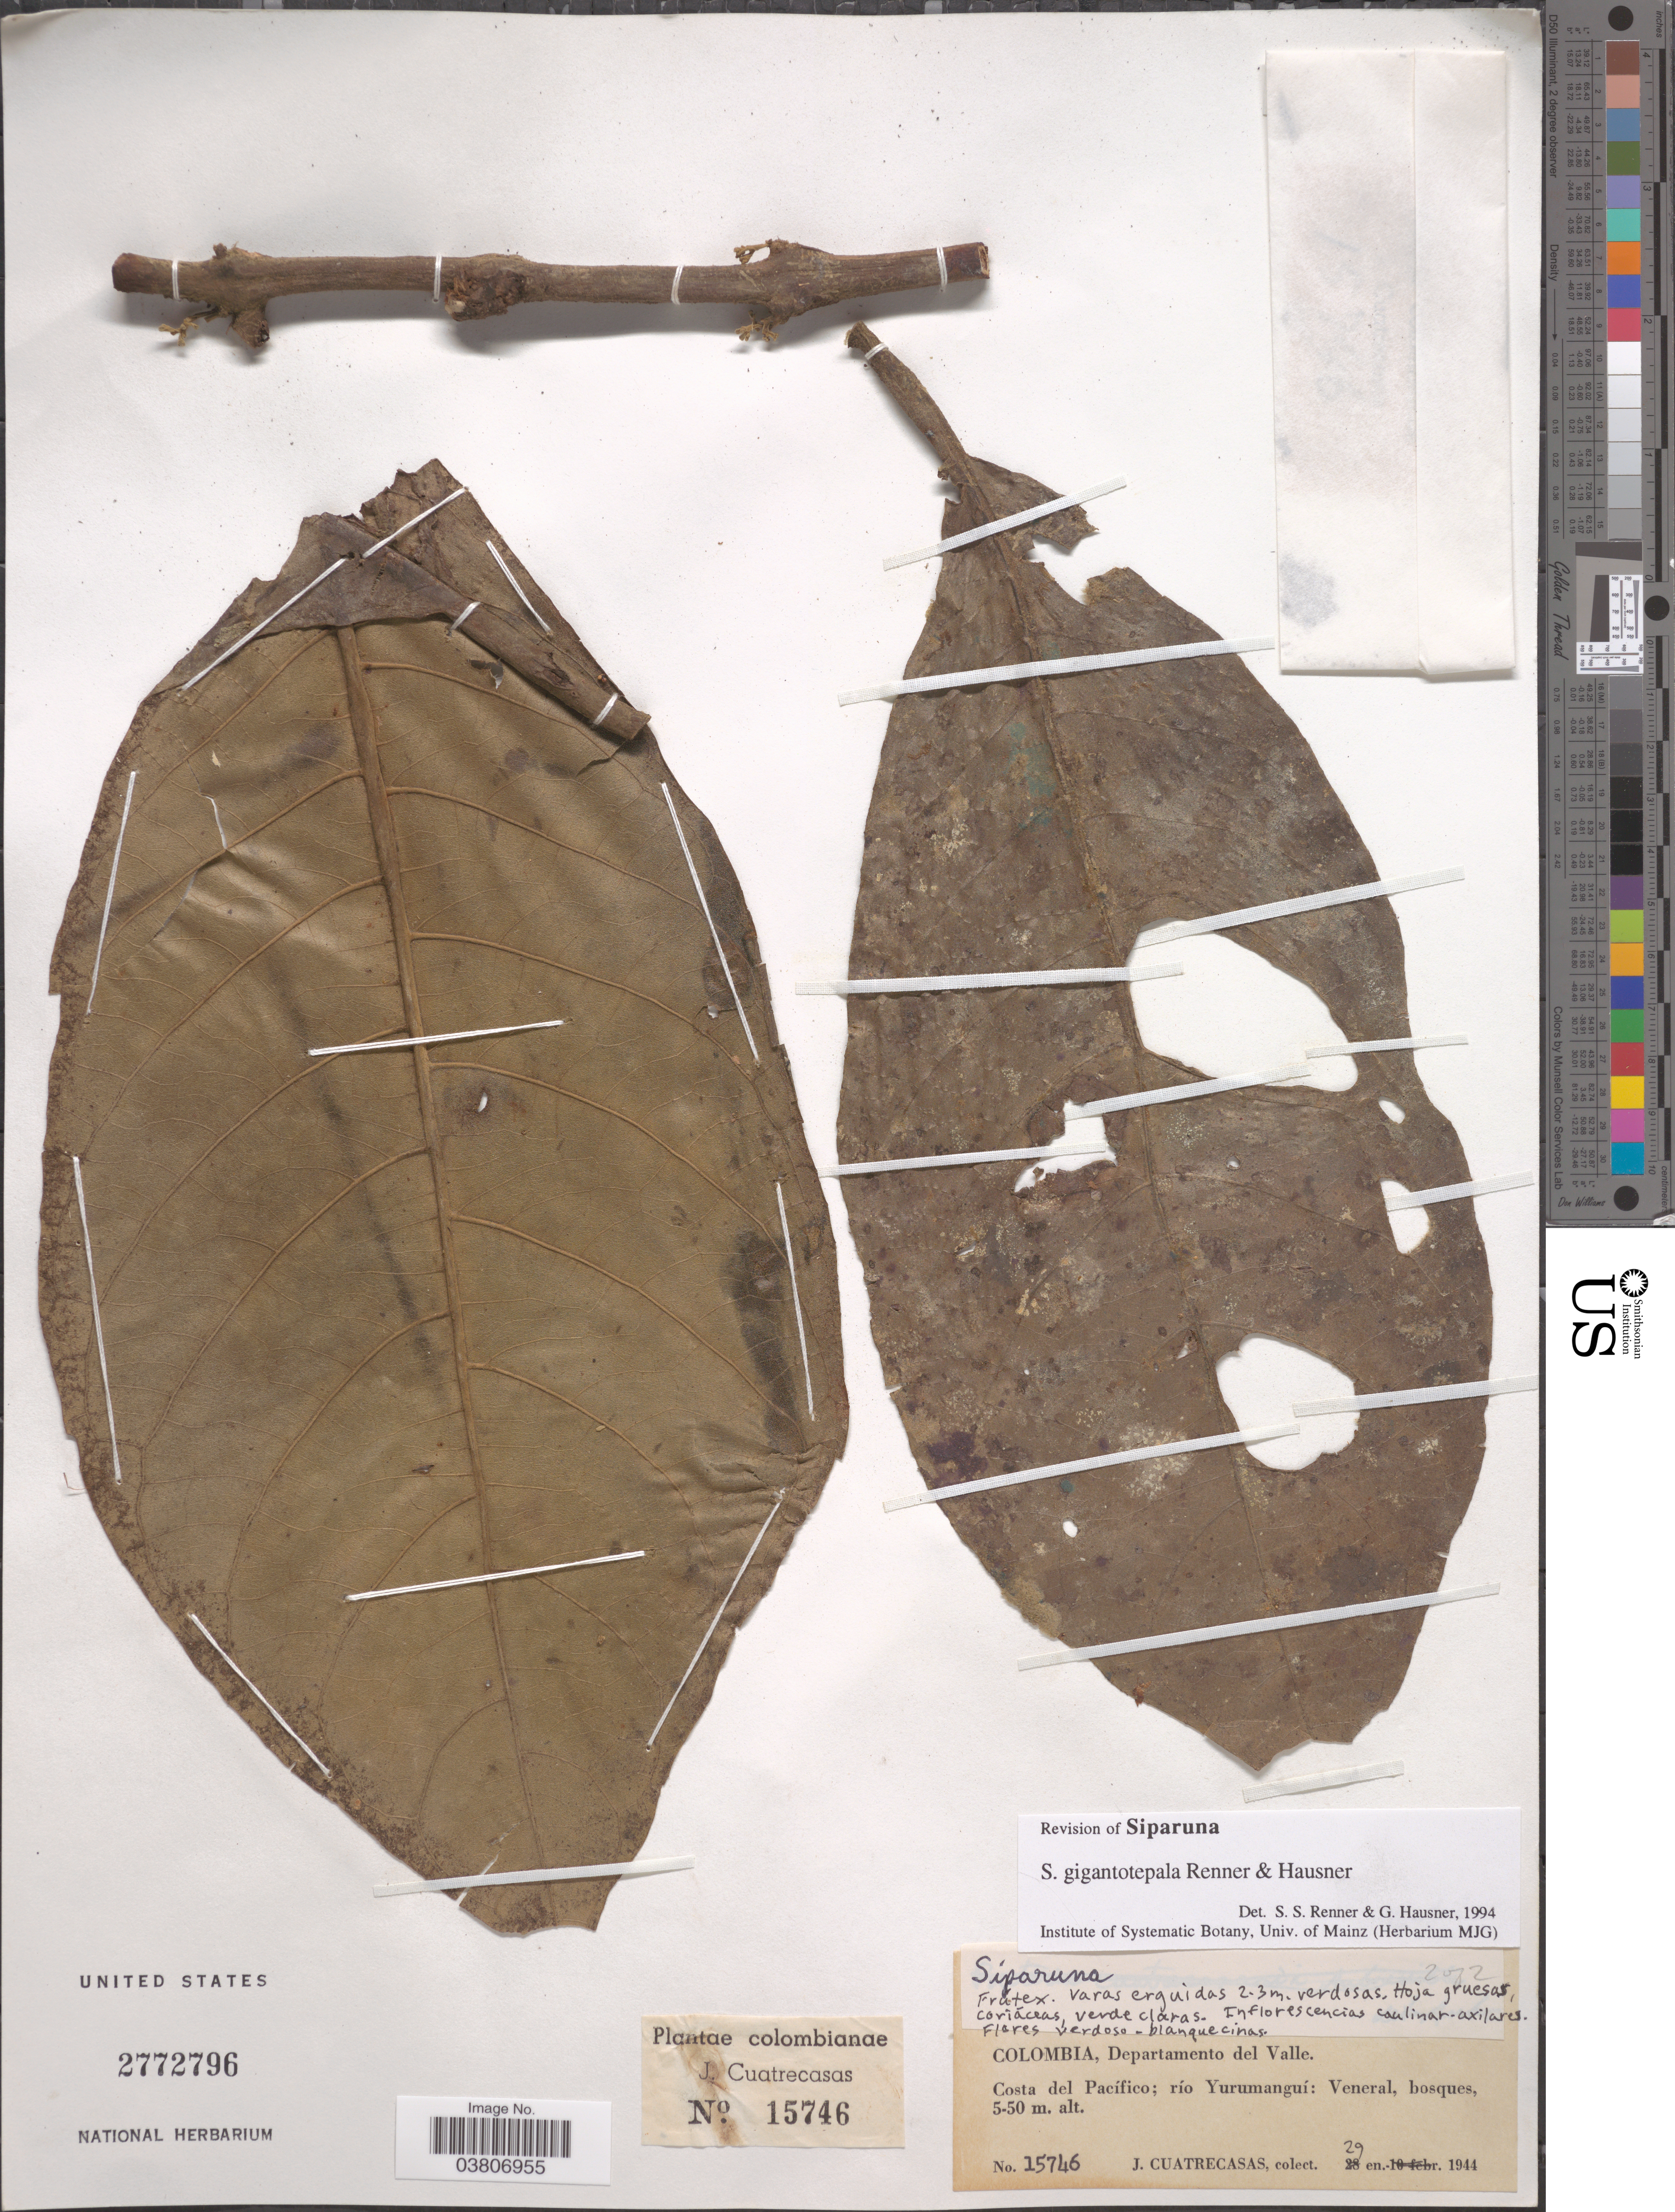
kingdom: Plantae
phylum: Tracheophyta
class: Magnoliopsida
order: Laurales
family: Siparunaceae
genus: Siparuna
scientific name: Siparuna gigantotepala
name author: S.S. Renner & Hausner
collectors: J. Cuatrecasas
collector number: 15746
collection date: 1944-01-29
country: Colombia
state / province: Valle del Cauca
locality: Departamento del Valle. Costa del Pacífico; río Yurumanguí: Veneral.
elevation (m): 5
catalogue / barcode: US 2772796